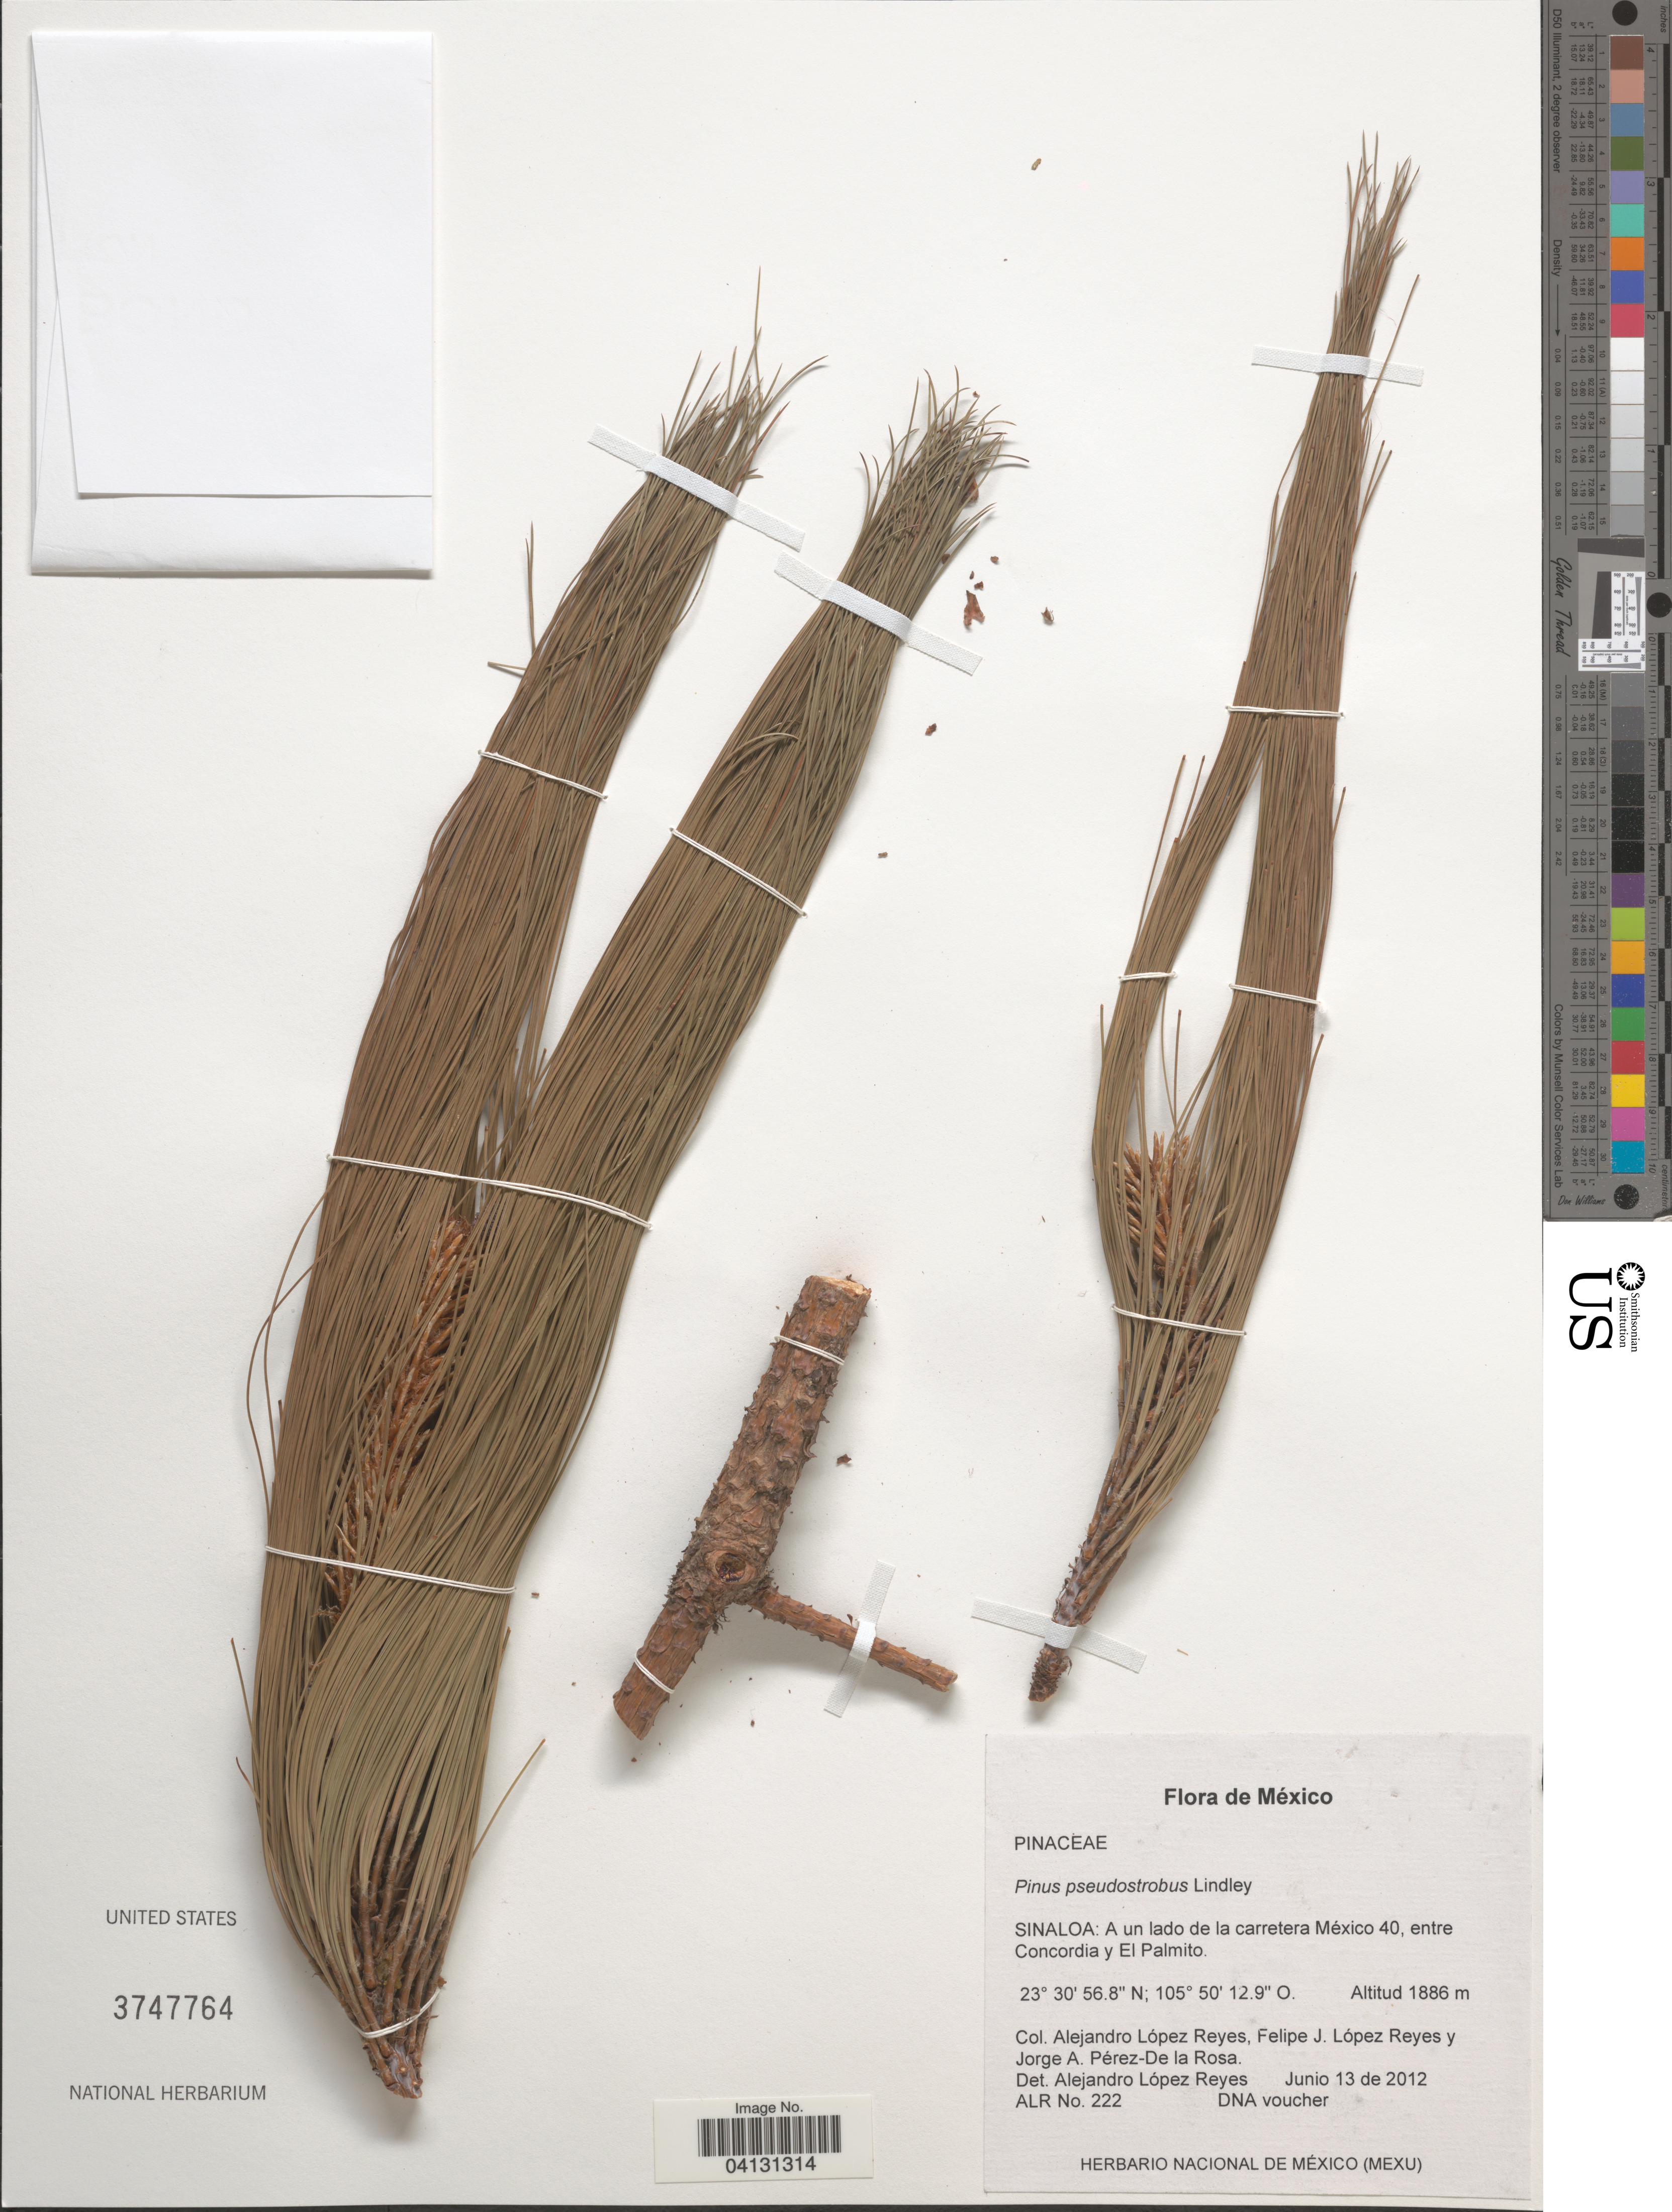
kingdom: Plantae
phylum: Tracheophyta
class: Pinopsida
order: Pinales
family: Pinaceae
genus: Pinus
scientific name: Pinus pseudostrobus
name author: Lindl.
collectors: A. López R., F. Reyes & J. A. Pérez de la Rosa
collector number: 222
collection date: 2012-06-13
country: Mexico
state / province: Sinaloa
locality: A un lado de la carretera México 40, entre Concordia y El Palmito.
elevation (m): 1886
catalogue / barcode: US 3747764